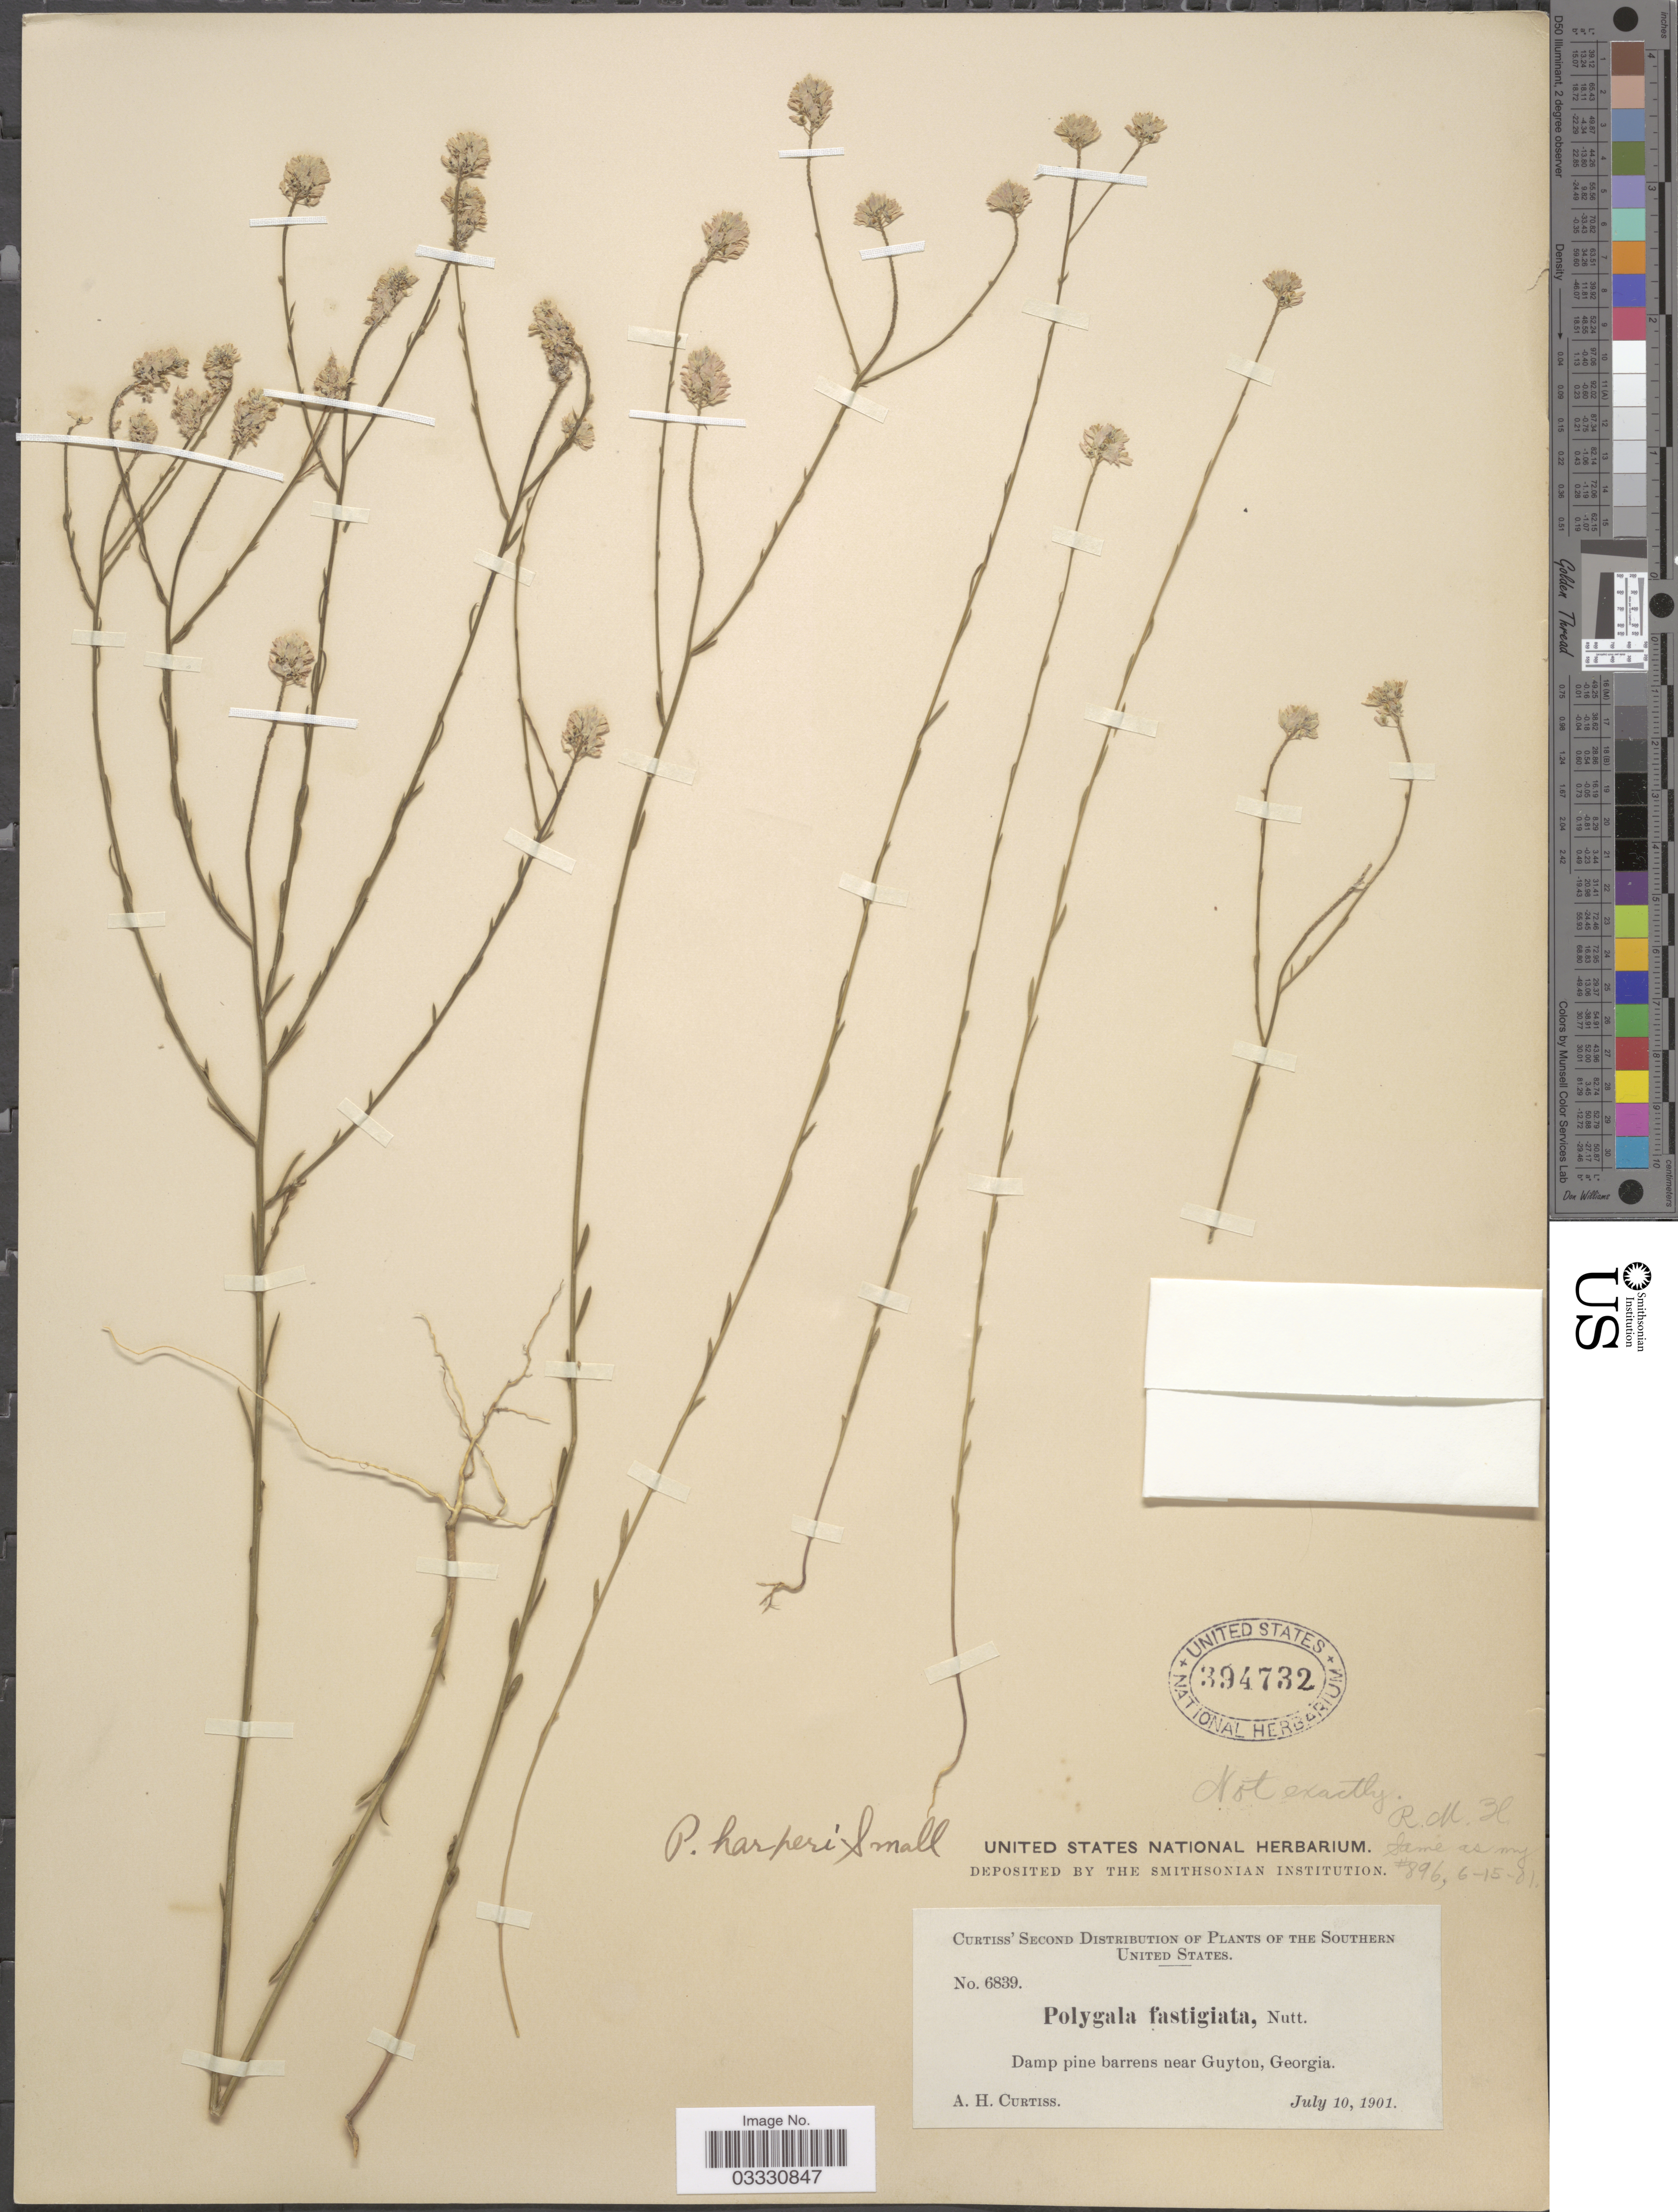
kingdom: Plantae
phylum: Tracheophyta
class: Magnoliopsida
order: Fabales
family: Polygalaceae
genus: Polygala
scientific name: Polygala harperi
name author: Small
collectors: A. H. Curtiss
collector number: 6839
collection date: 1901-07-10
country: United States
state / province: Georgia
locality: Southern United States. Near Guyton.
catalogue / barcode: US 394732